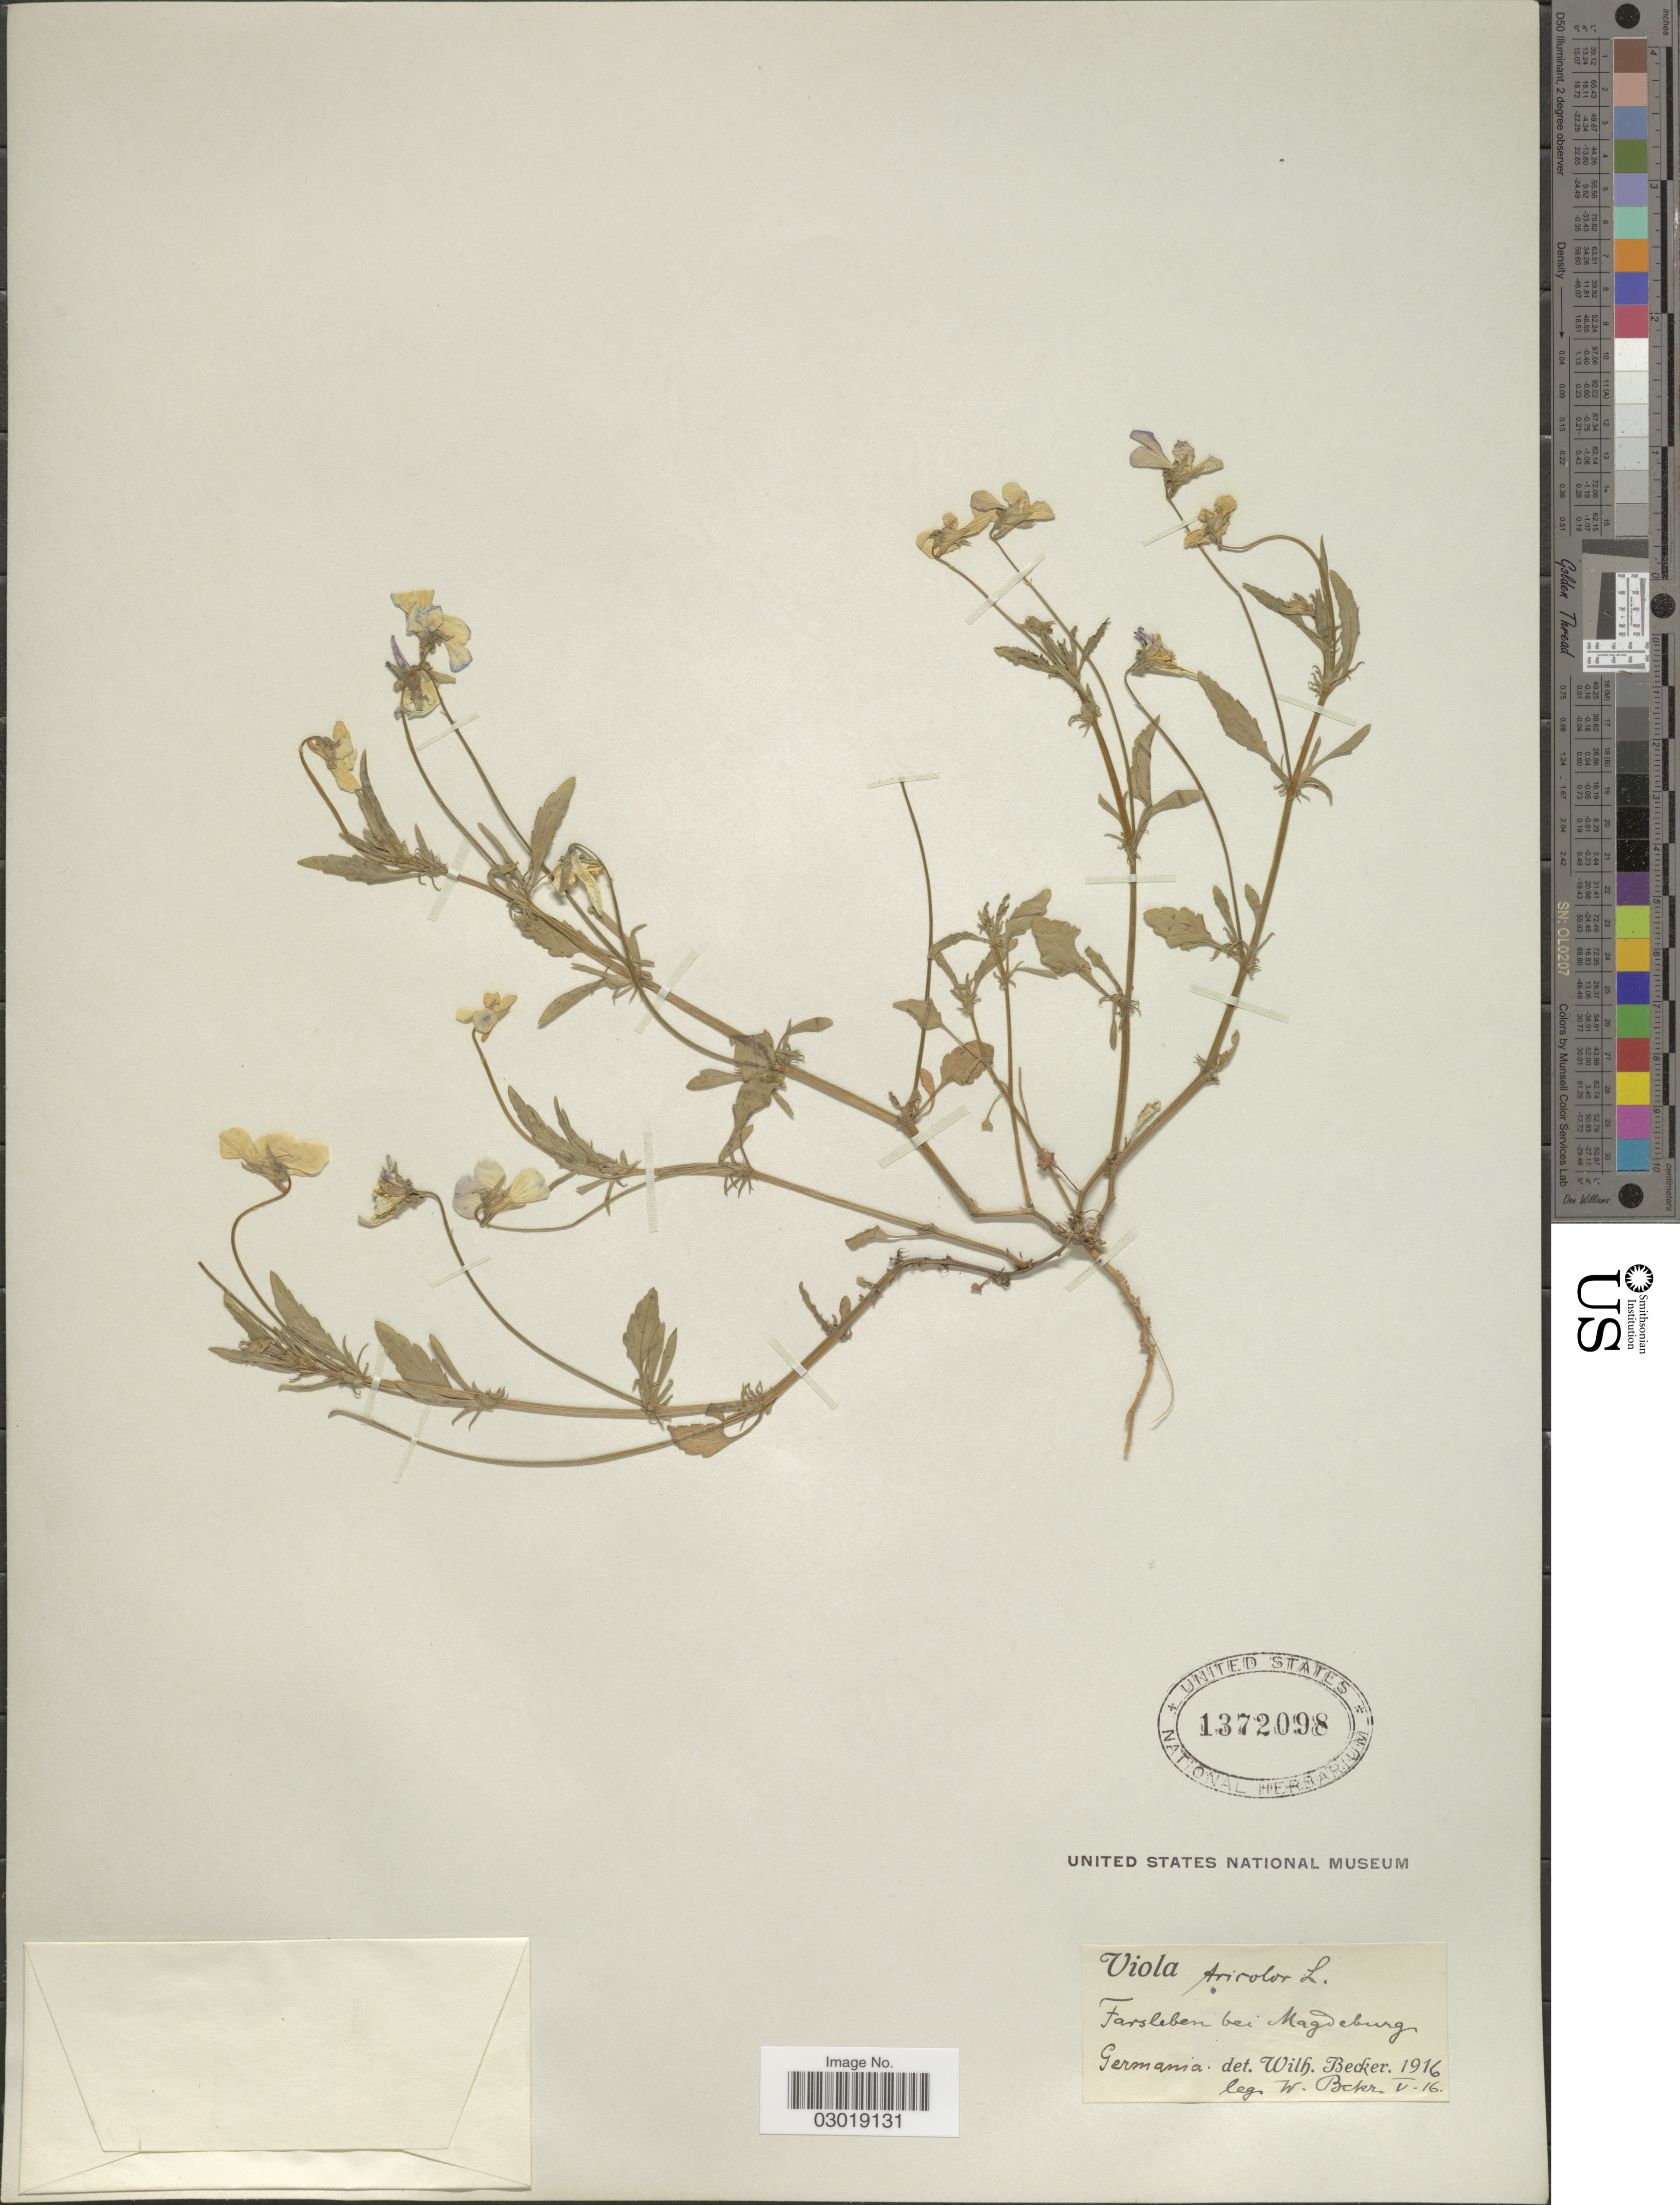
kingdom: Plantae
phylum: Tracheophyta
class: Magnoliopsida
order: Malpighiales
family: Violaceae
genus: Viola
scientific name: Viola tricolor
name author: L.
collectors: W. Becker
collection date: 1916-05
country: Germany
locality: Farsleben bei Magdeburg.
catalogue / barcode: US 1372098